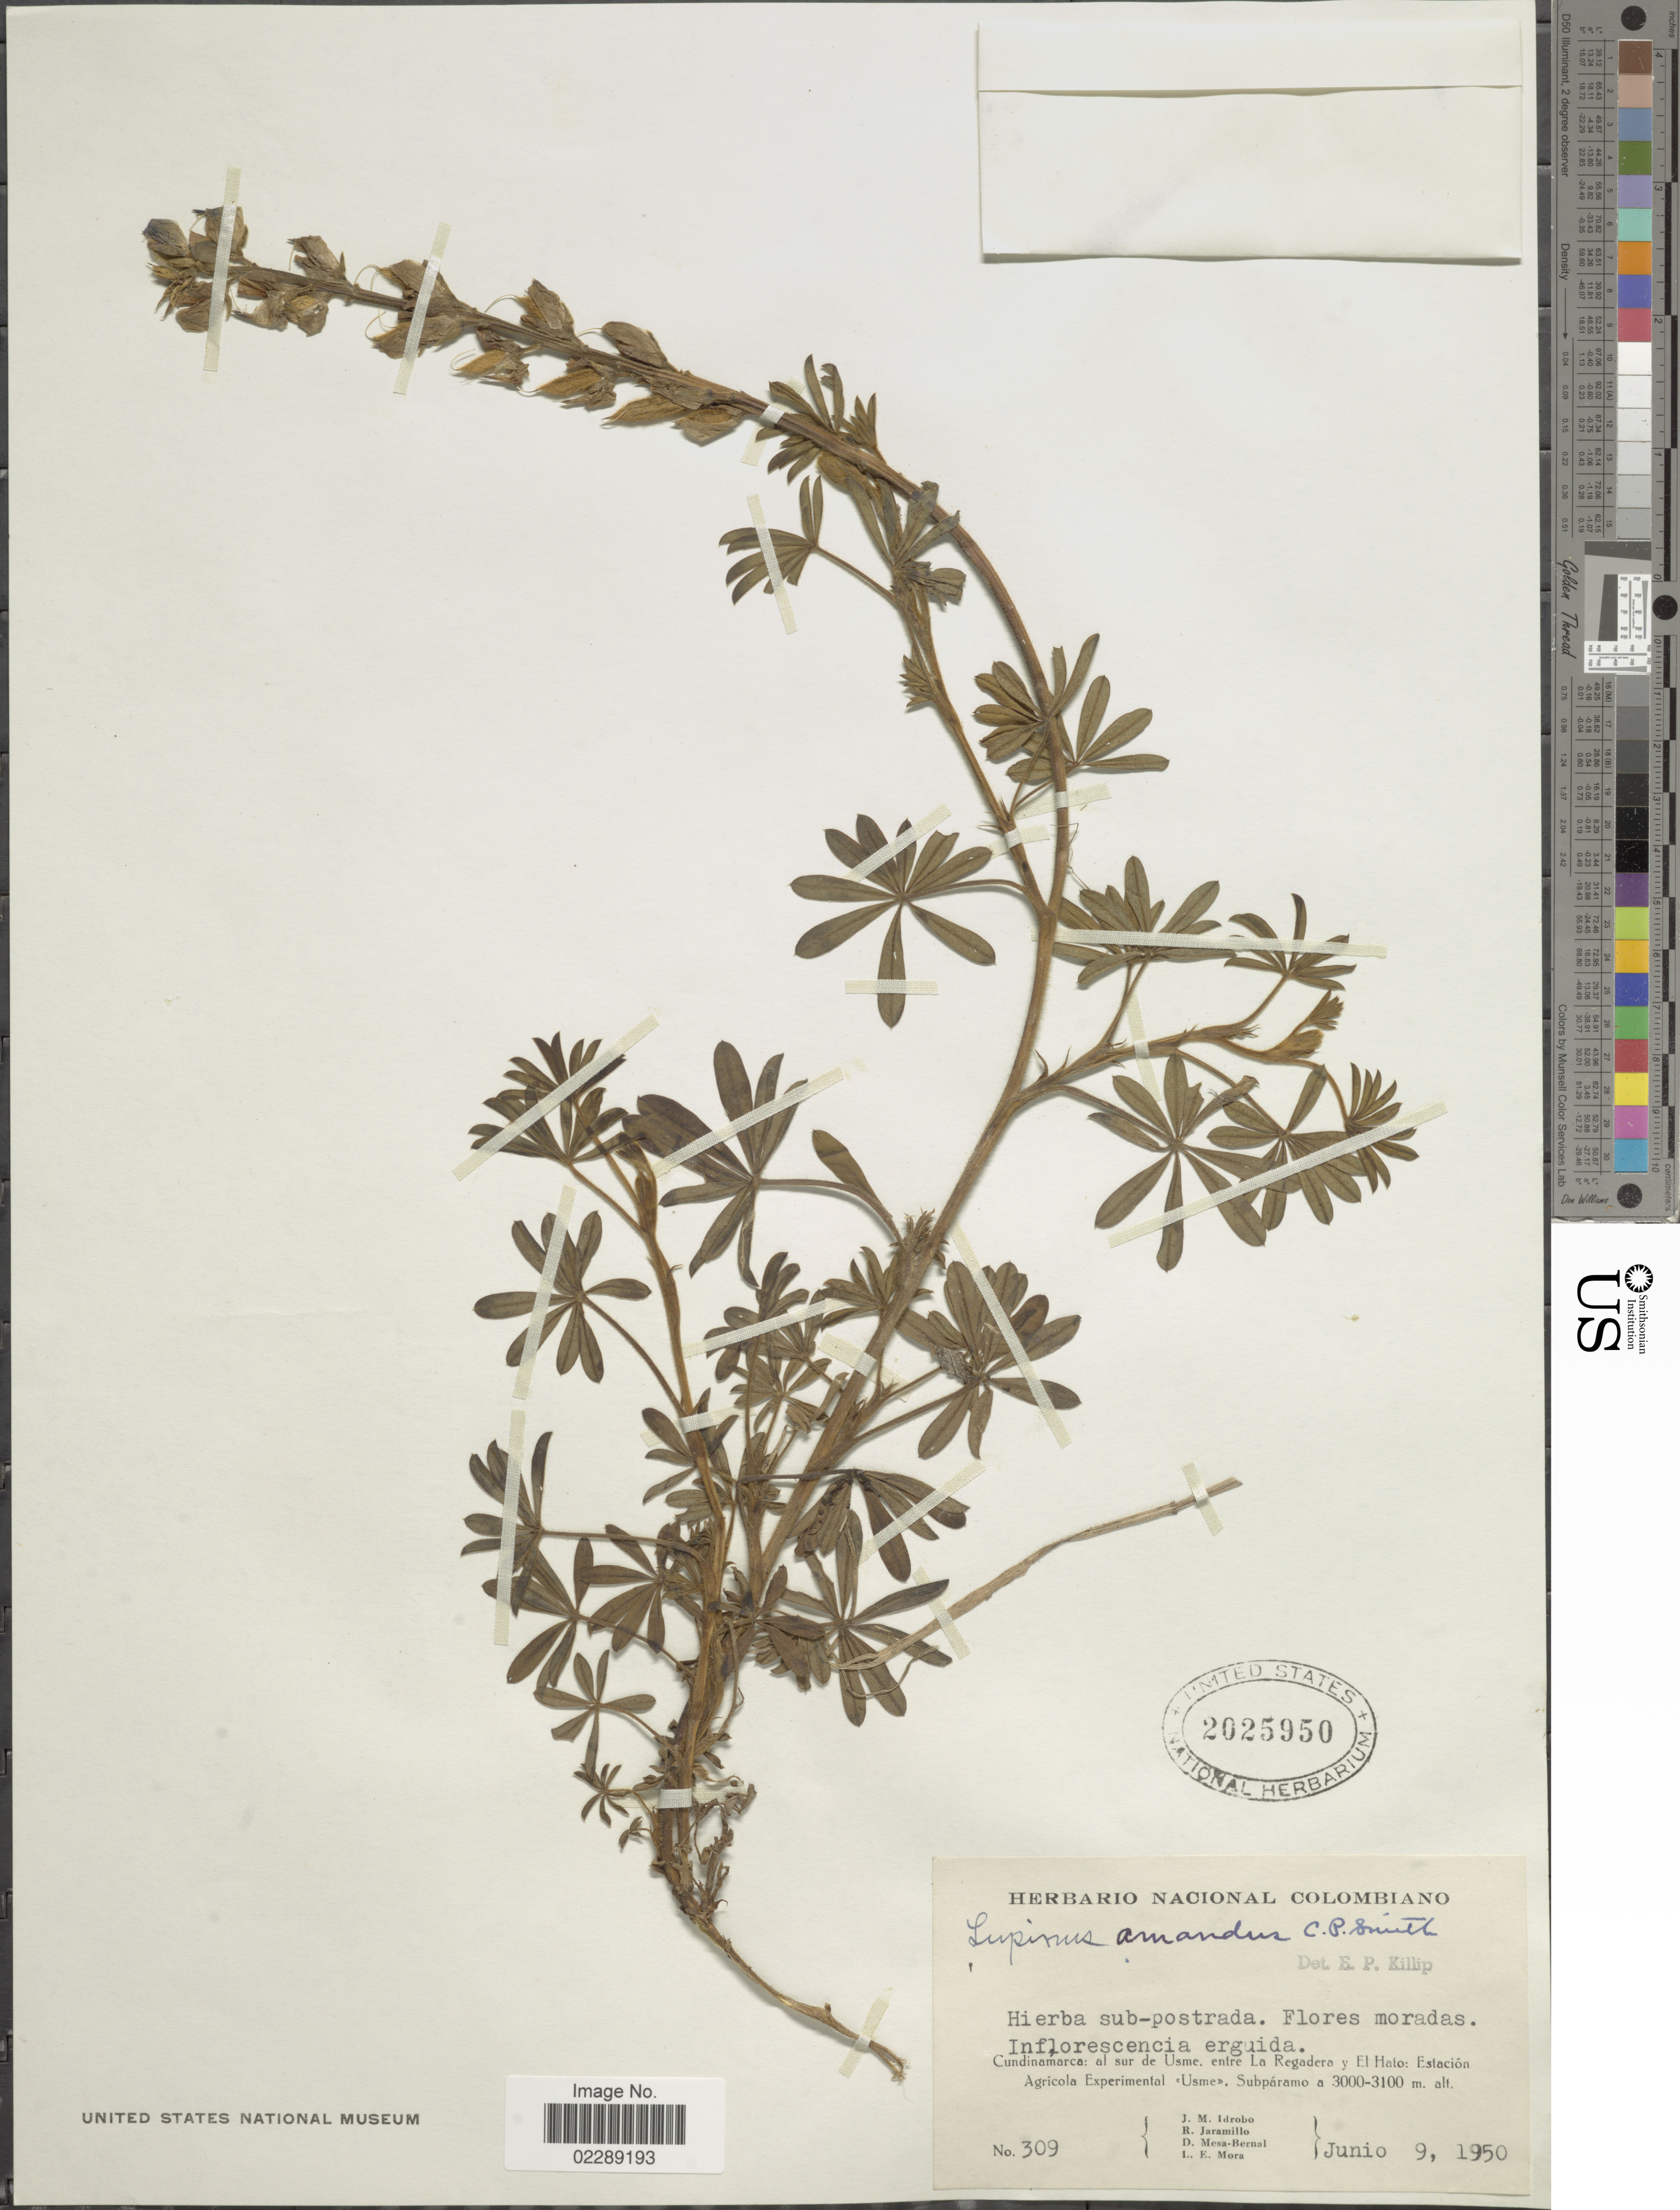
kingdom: Plantae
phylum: Tracheophyta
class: Magnoliopsida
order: Fabales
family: Fabaceae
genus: Lupinus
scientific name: Lupinus amandus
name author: C.P. Sm.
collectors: J. M. Idrobo, R. Jaramillo M., D. Mesa Bernal & L. Mora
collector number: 309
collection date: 1950-06-09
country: Colombia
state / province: Cundinamarca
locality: Cundinamarca: al sur de Usme, entre La Regadera y El Hato: Estación Agricola Experimental <<Usme>> Subpáramo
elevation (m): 3000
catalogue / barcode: US 2025950